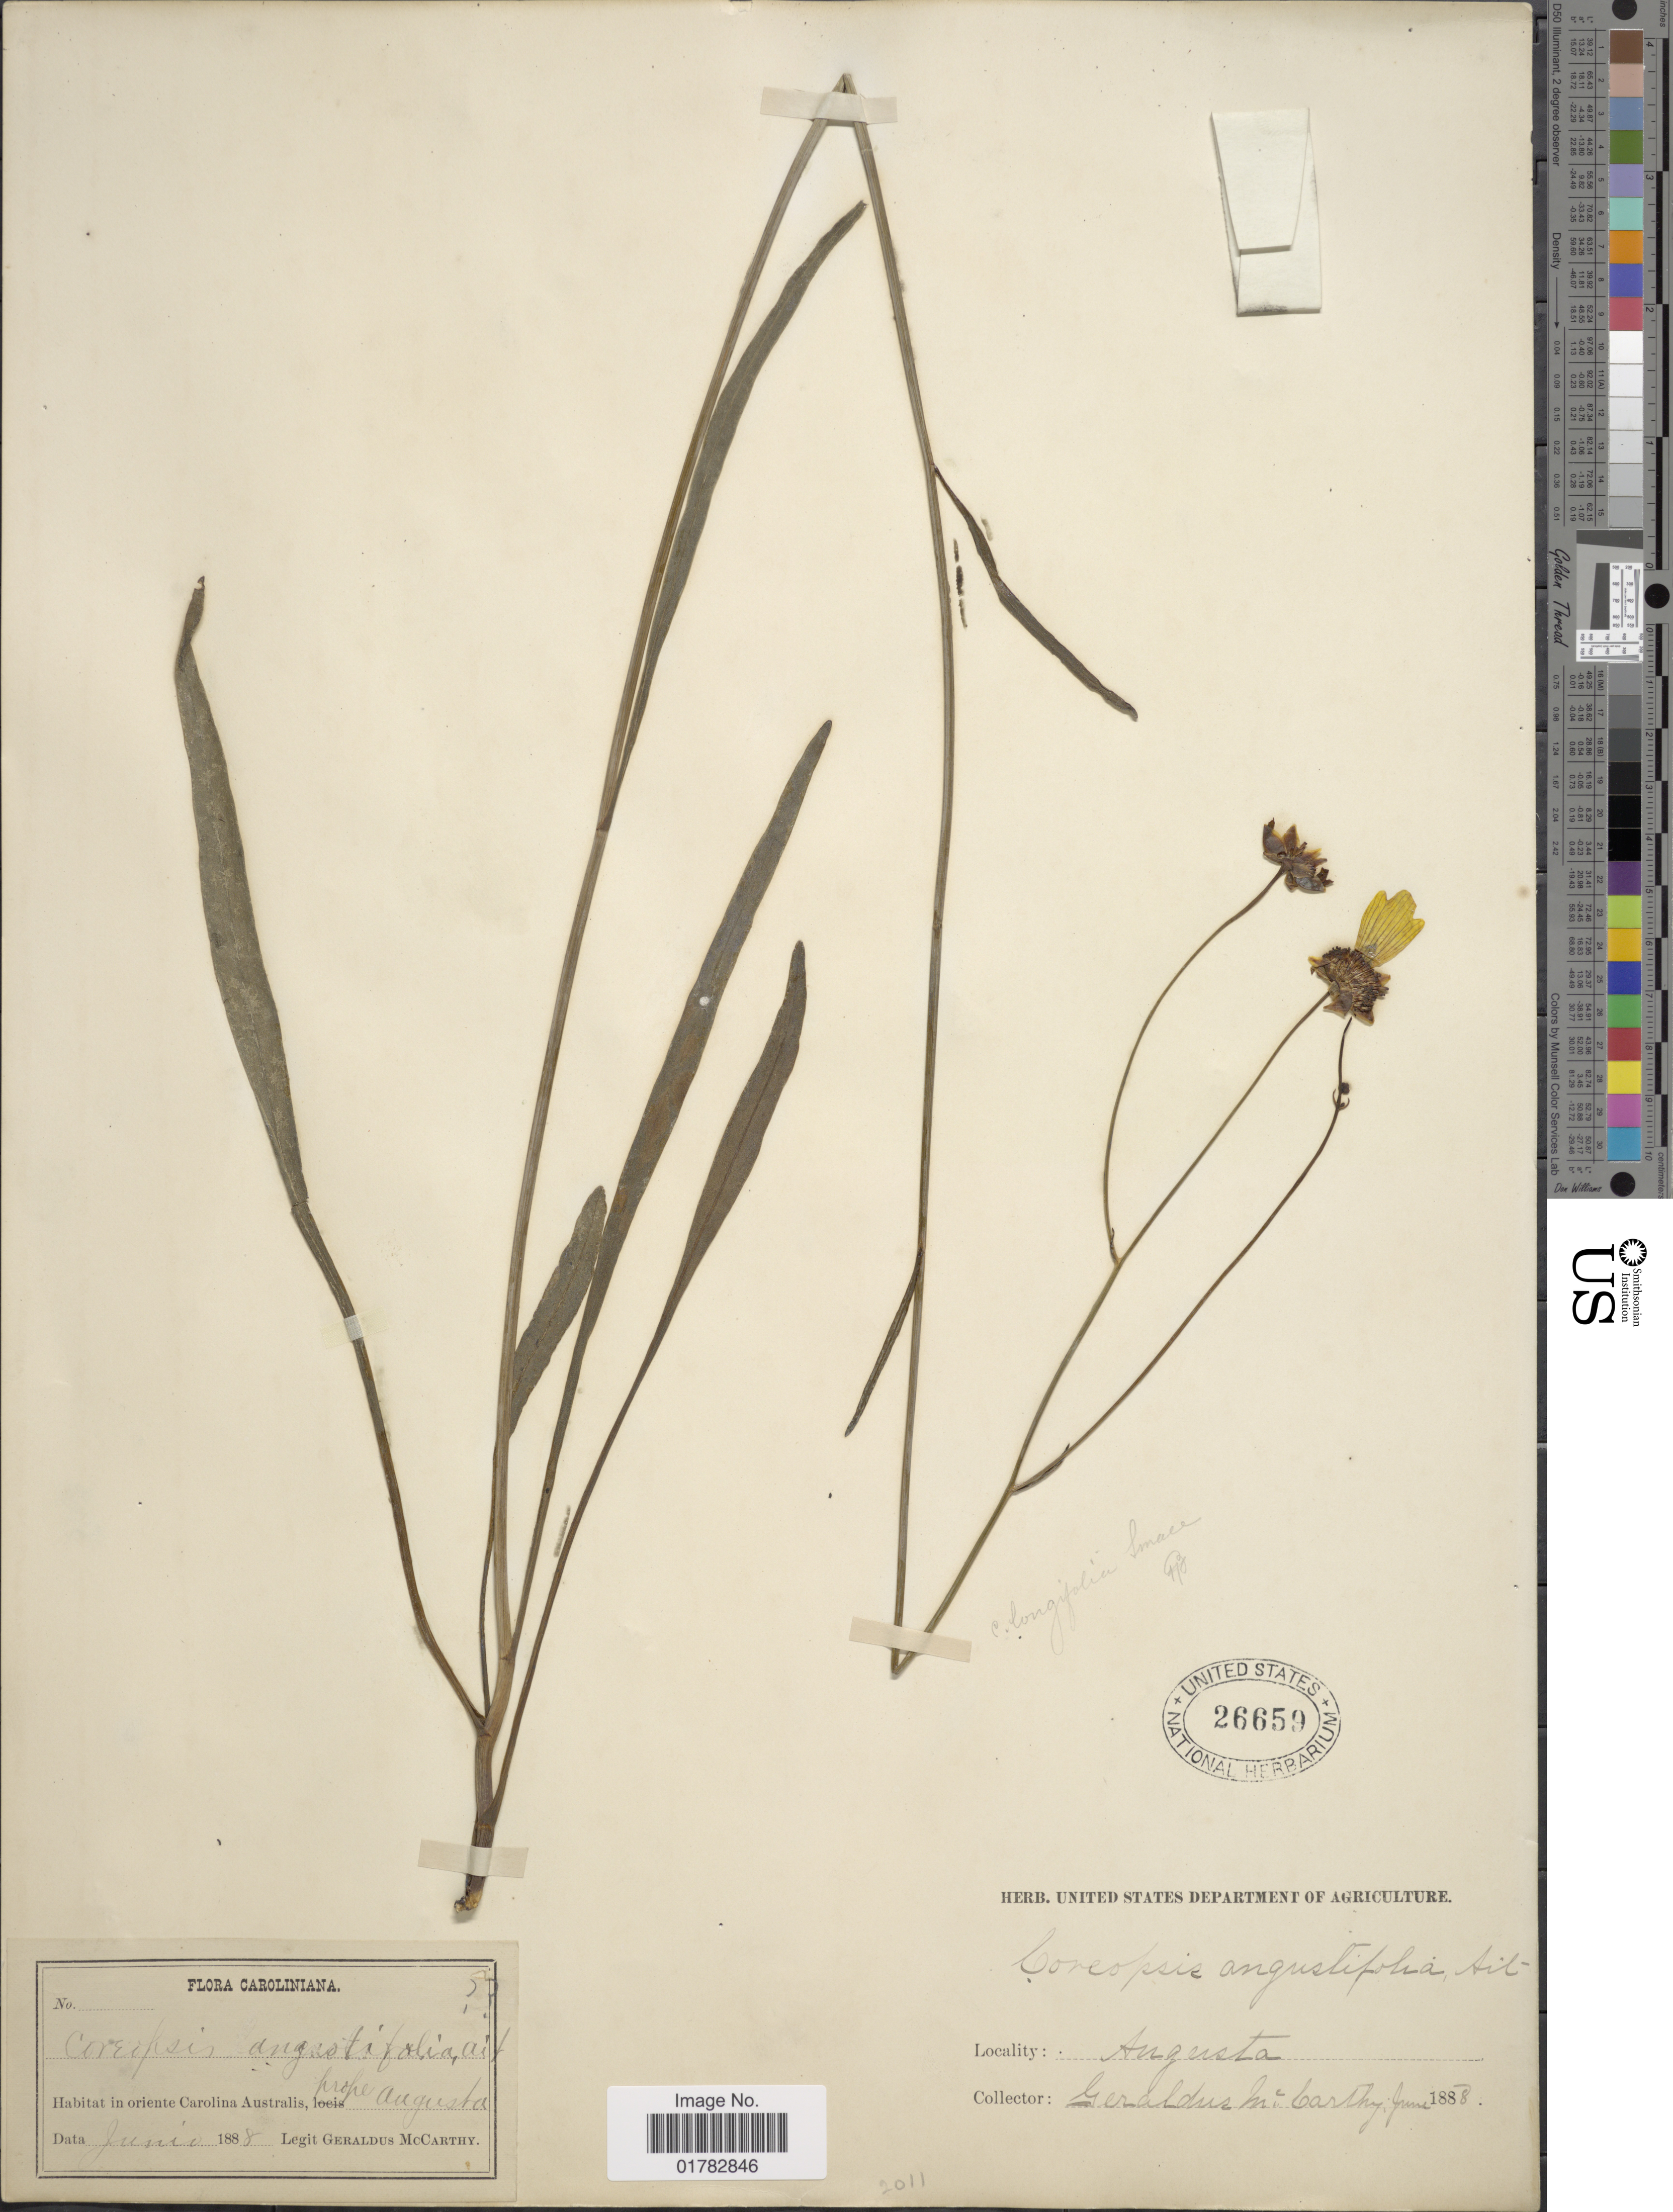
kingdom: Plantae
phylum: Tracheophyta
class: Magnoliopsida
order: Asterales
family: Asteraceae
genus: Coreopsis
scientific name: Coreopsis longifolia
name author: Small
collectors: M. McCarthy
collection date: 1888-06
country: United States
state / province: South Carolina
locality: Carolina, Carolina Australis, prope Augusta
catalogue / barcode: US 26659